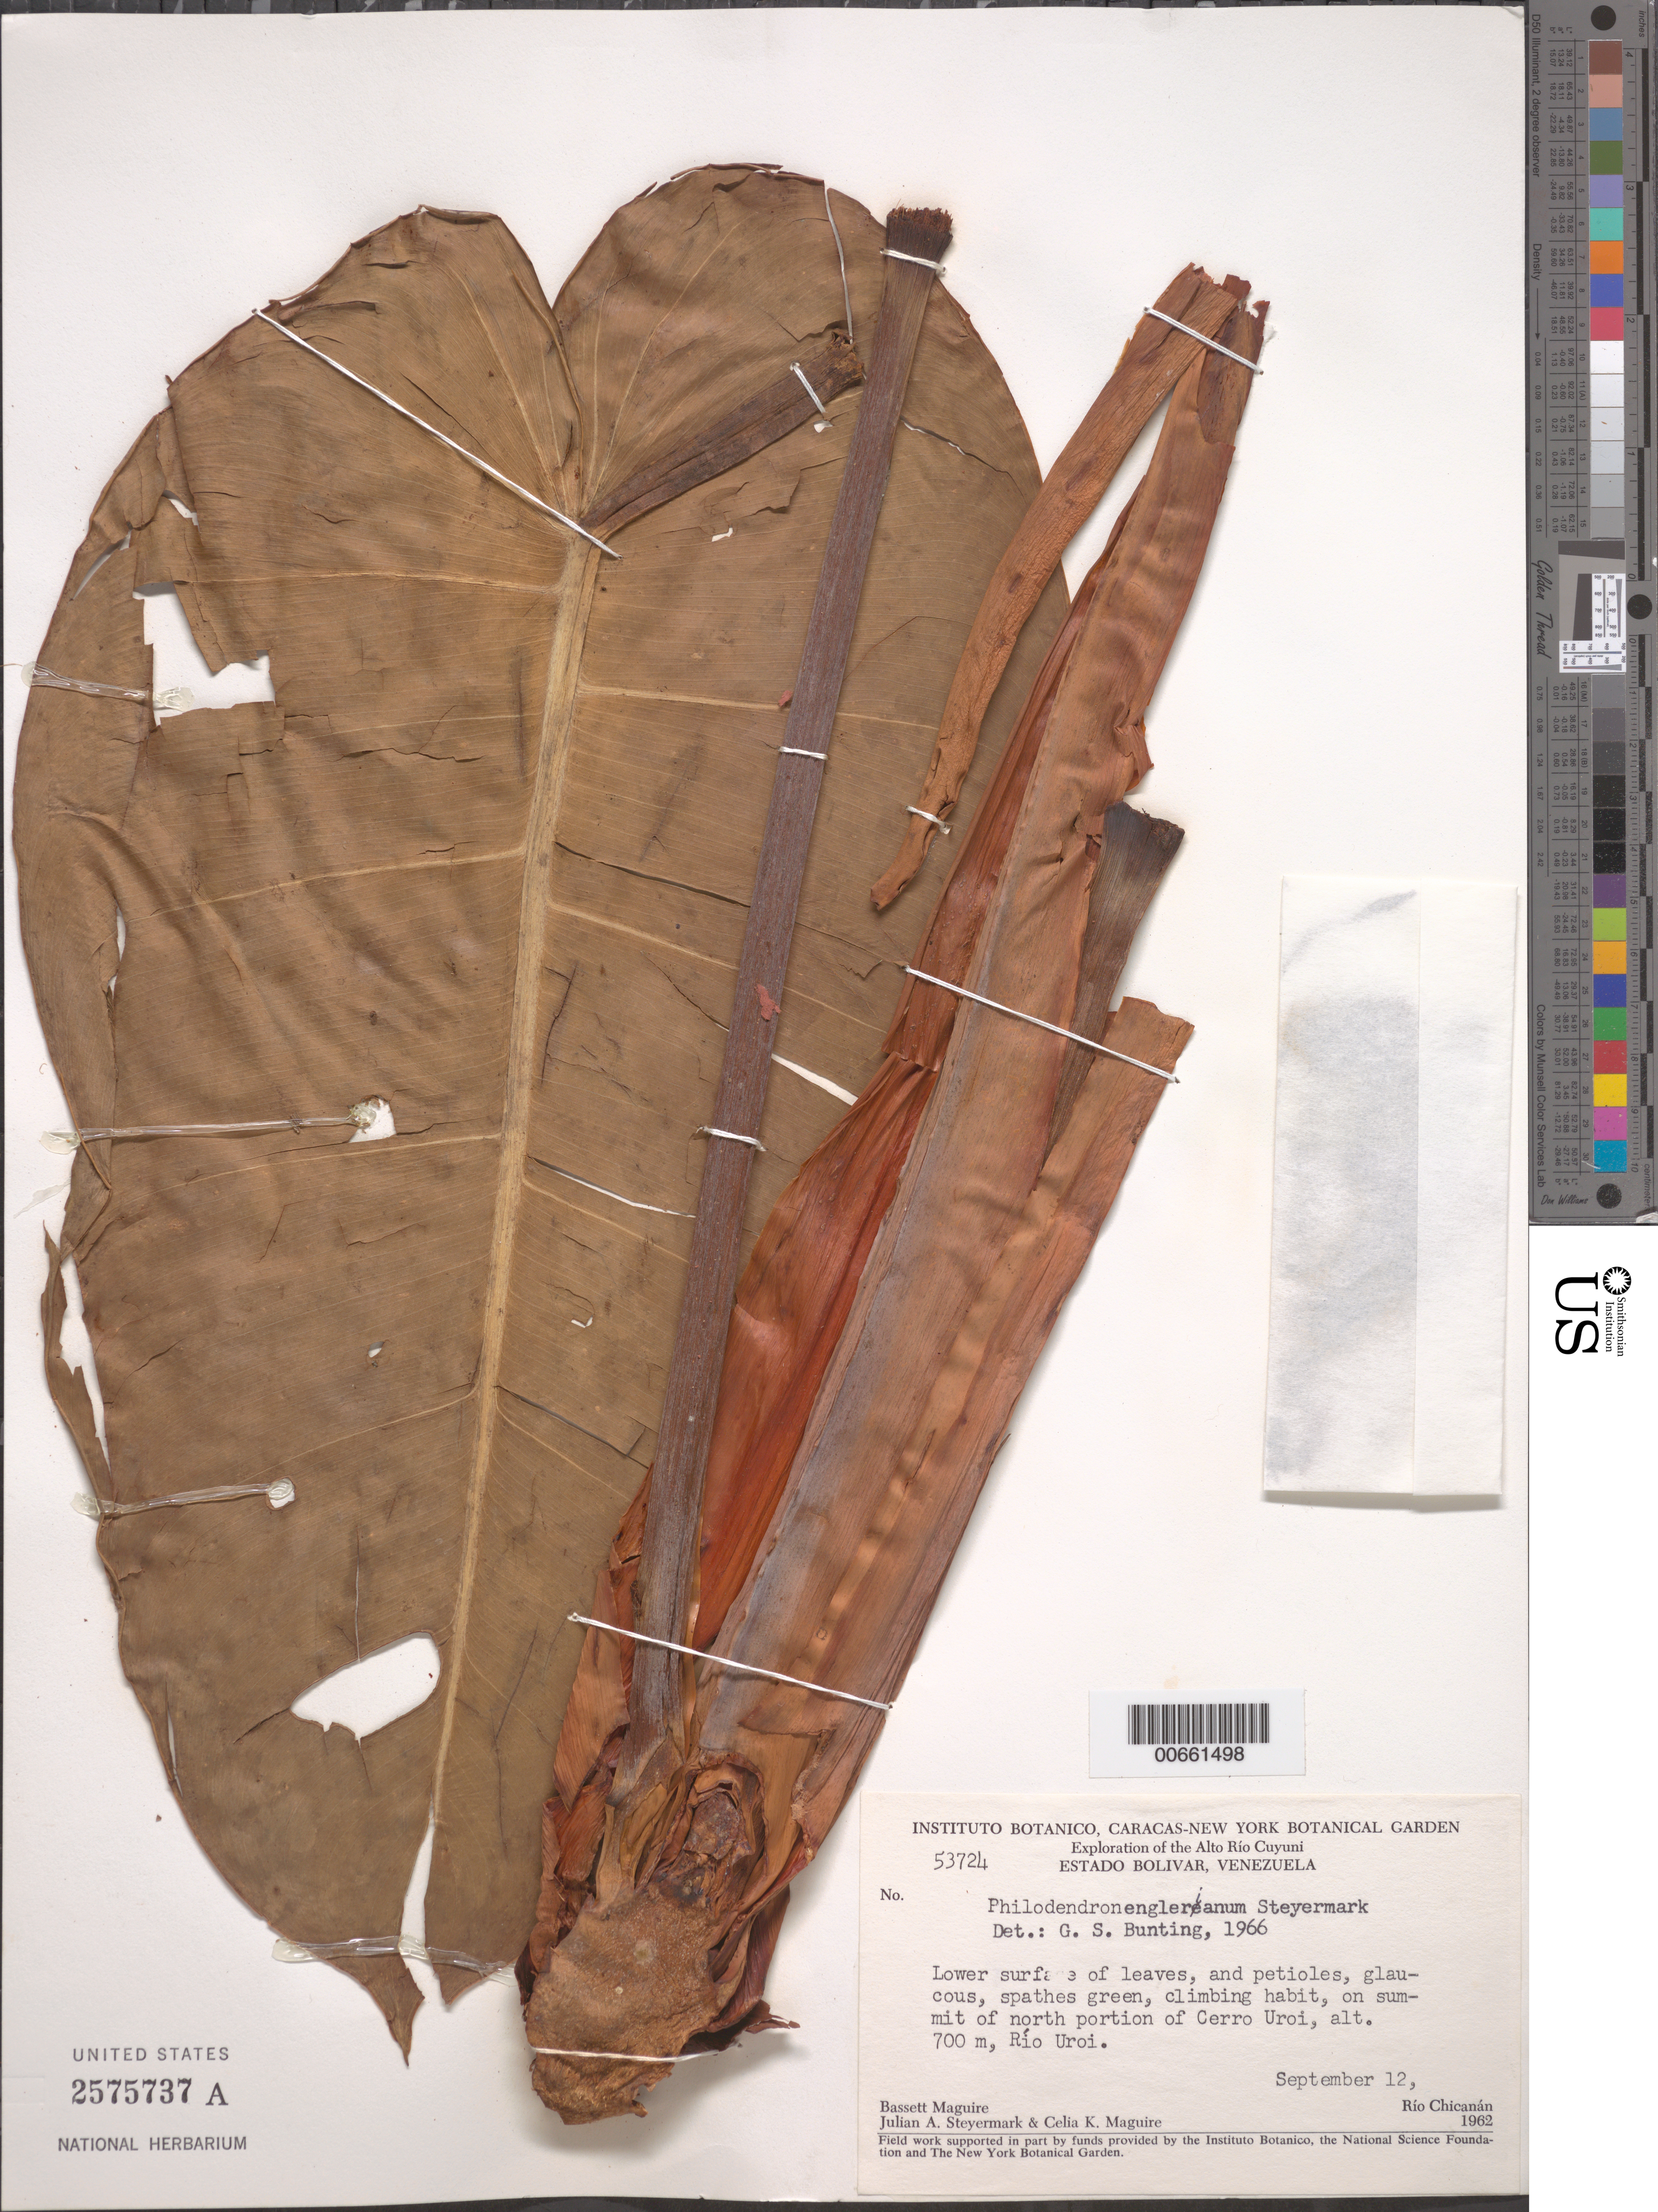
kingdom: Plantae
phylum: Tracheophyta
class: Liliopsida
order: Alismatales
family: Araceae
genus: Philodendron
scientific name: Philodendron englerianum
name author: Steyerm.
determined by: Bunting, G. S.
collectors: B. Maguire, J. Steyermark & C. K. Maguire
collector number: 53724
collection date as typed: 12-Sep-62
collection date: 1962-09-12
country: Venezuela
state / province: Bolívar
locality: Alto Río Cuyuni, Cerro Uroi, summit of north portion, Río Uroi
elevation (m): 700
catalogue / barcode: US 2575737A